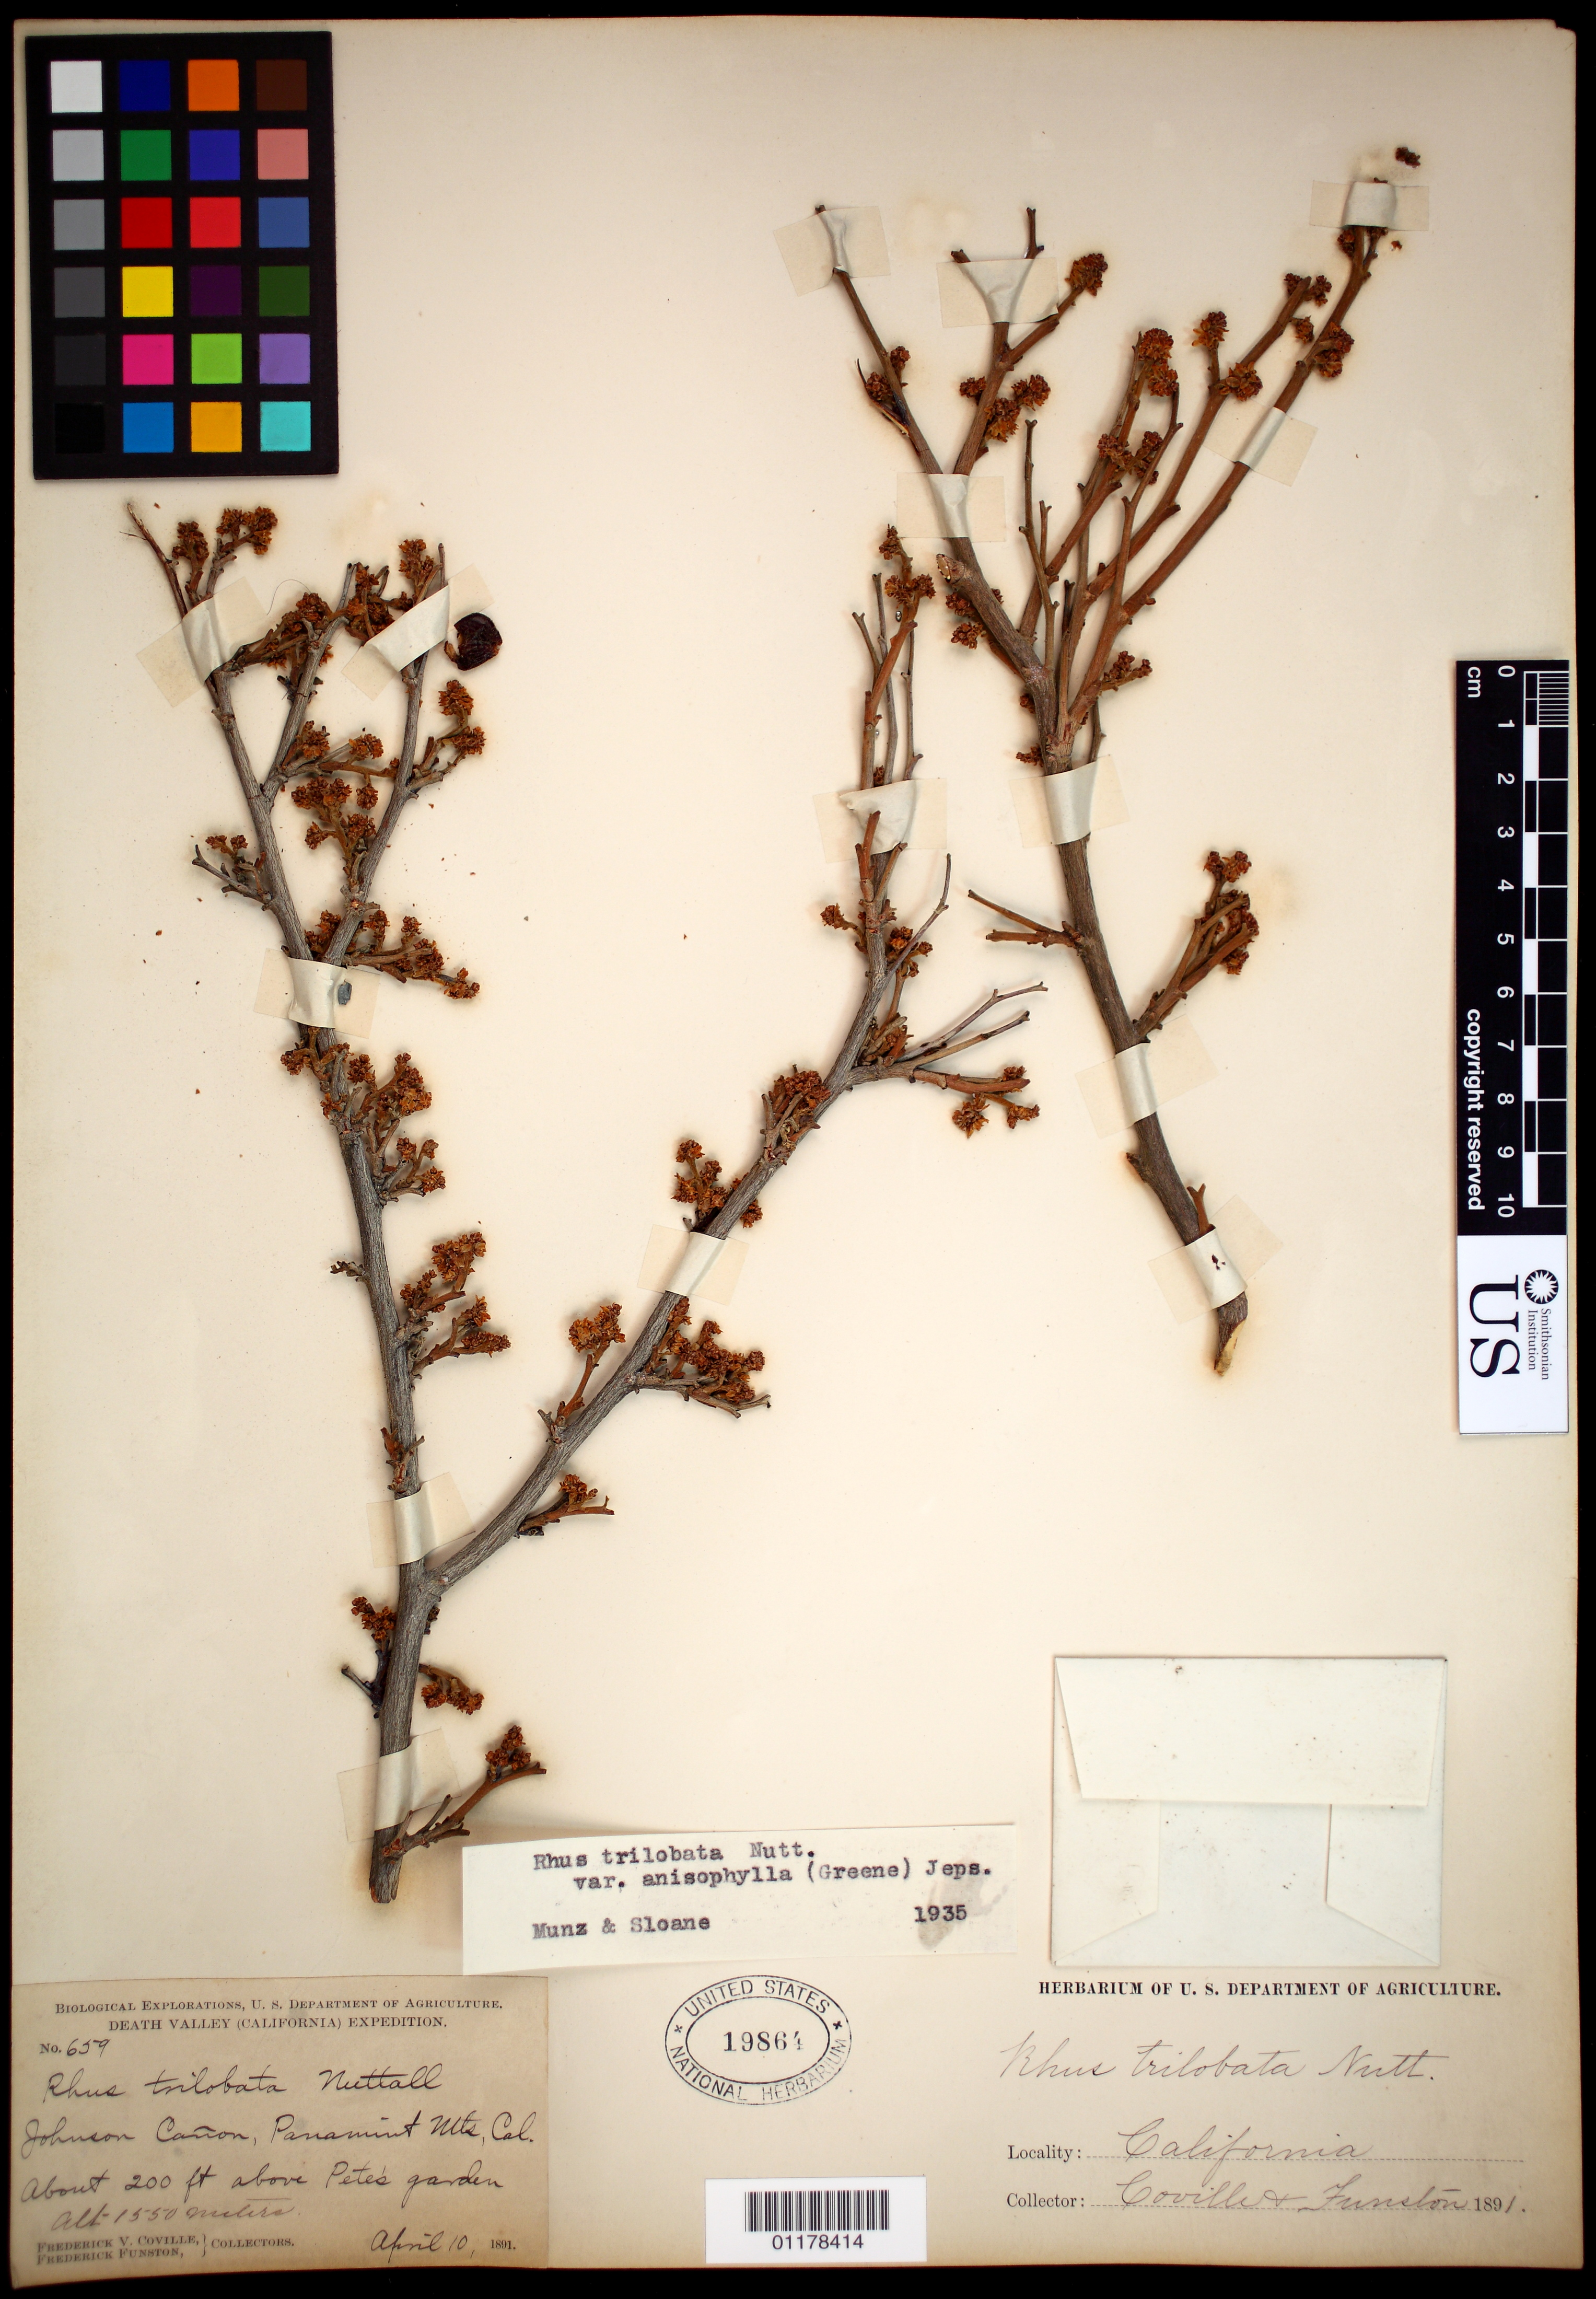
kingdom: Plantae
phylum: Tracheophyta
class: Magnoliopsida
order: Sapindales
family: Anacardiaceae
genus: Rhus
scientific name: Rhus trilobata var. anisophylla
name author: (Greene) Jeps.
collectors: F. V. Coville & F. Funsron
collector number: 659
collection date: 1891-04-10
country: United States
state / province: California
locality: Johnson Canon, Panament Mts., about 200 ft. above Pete's Garden.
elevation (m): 1550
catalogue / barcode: US 19864